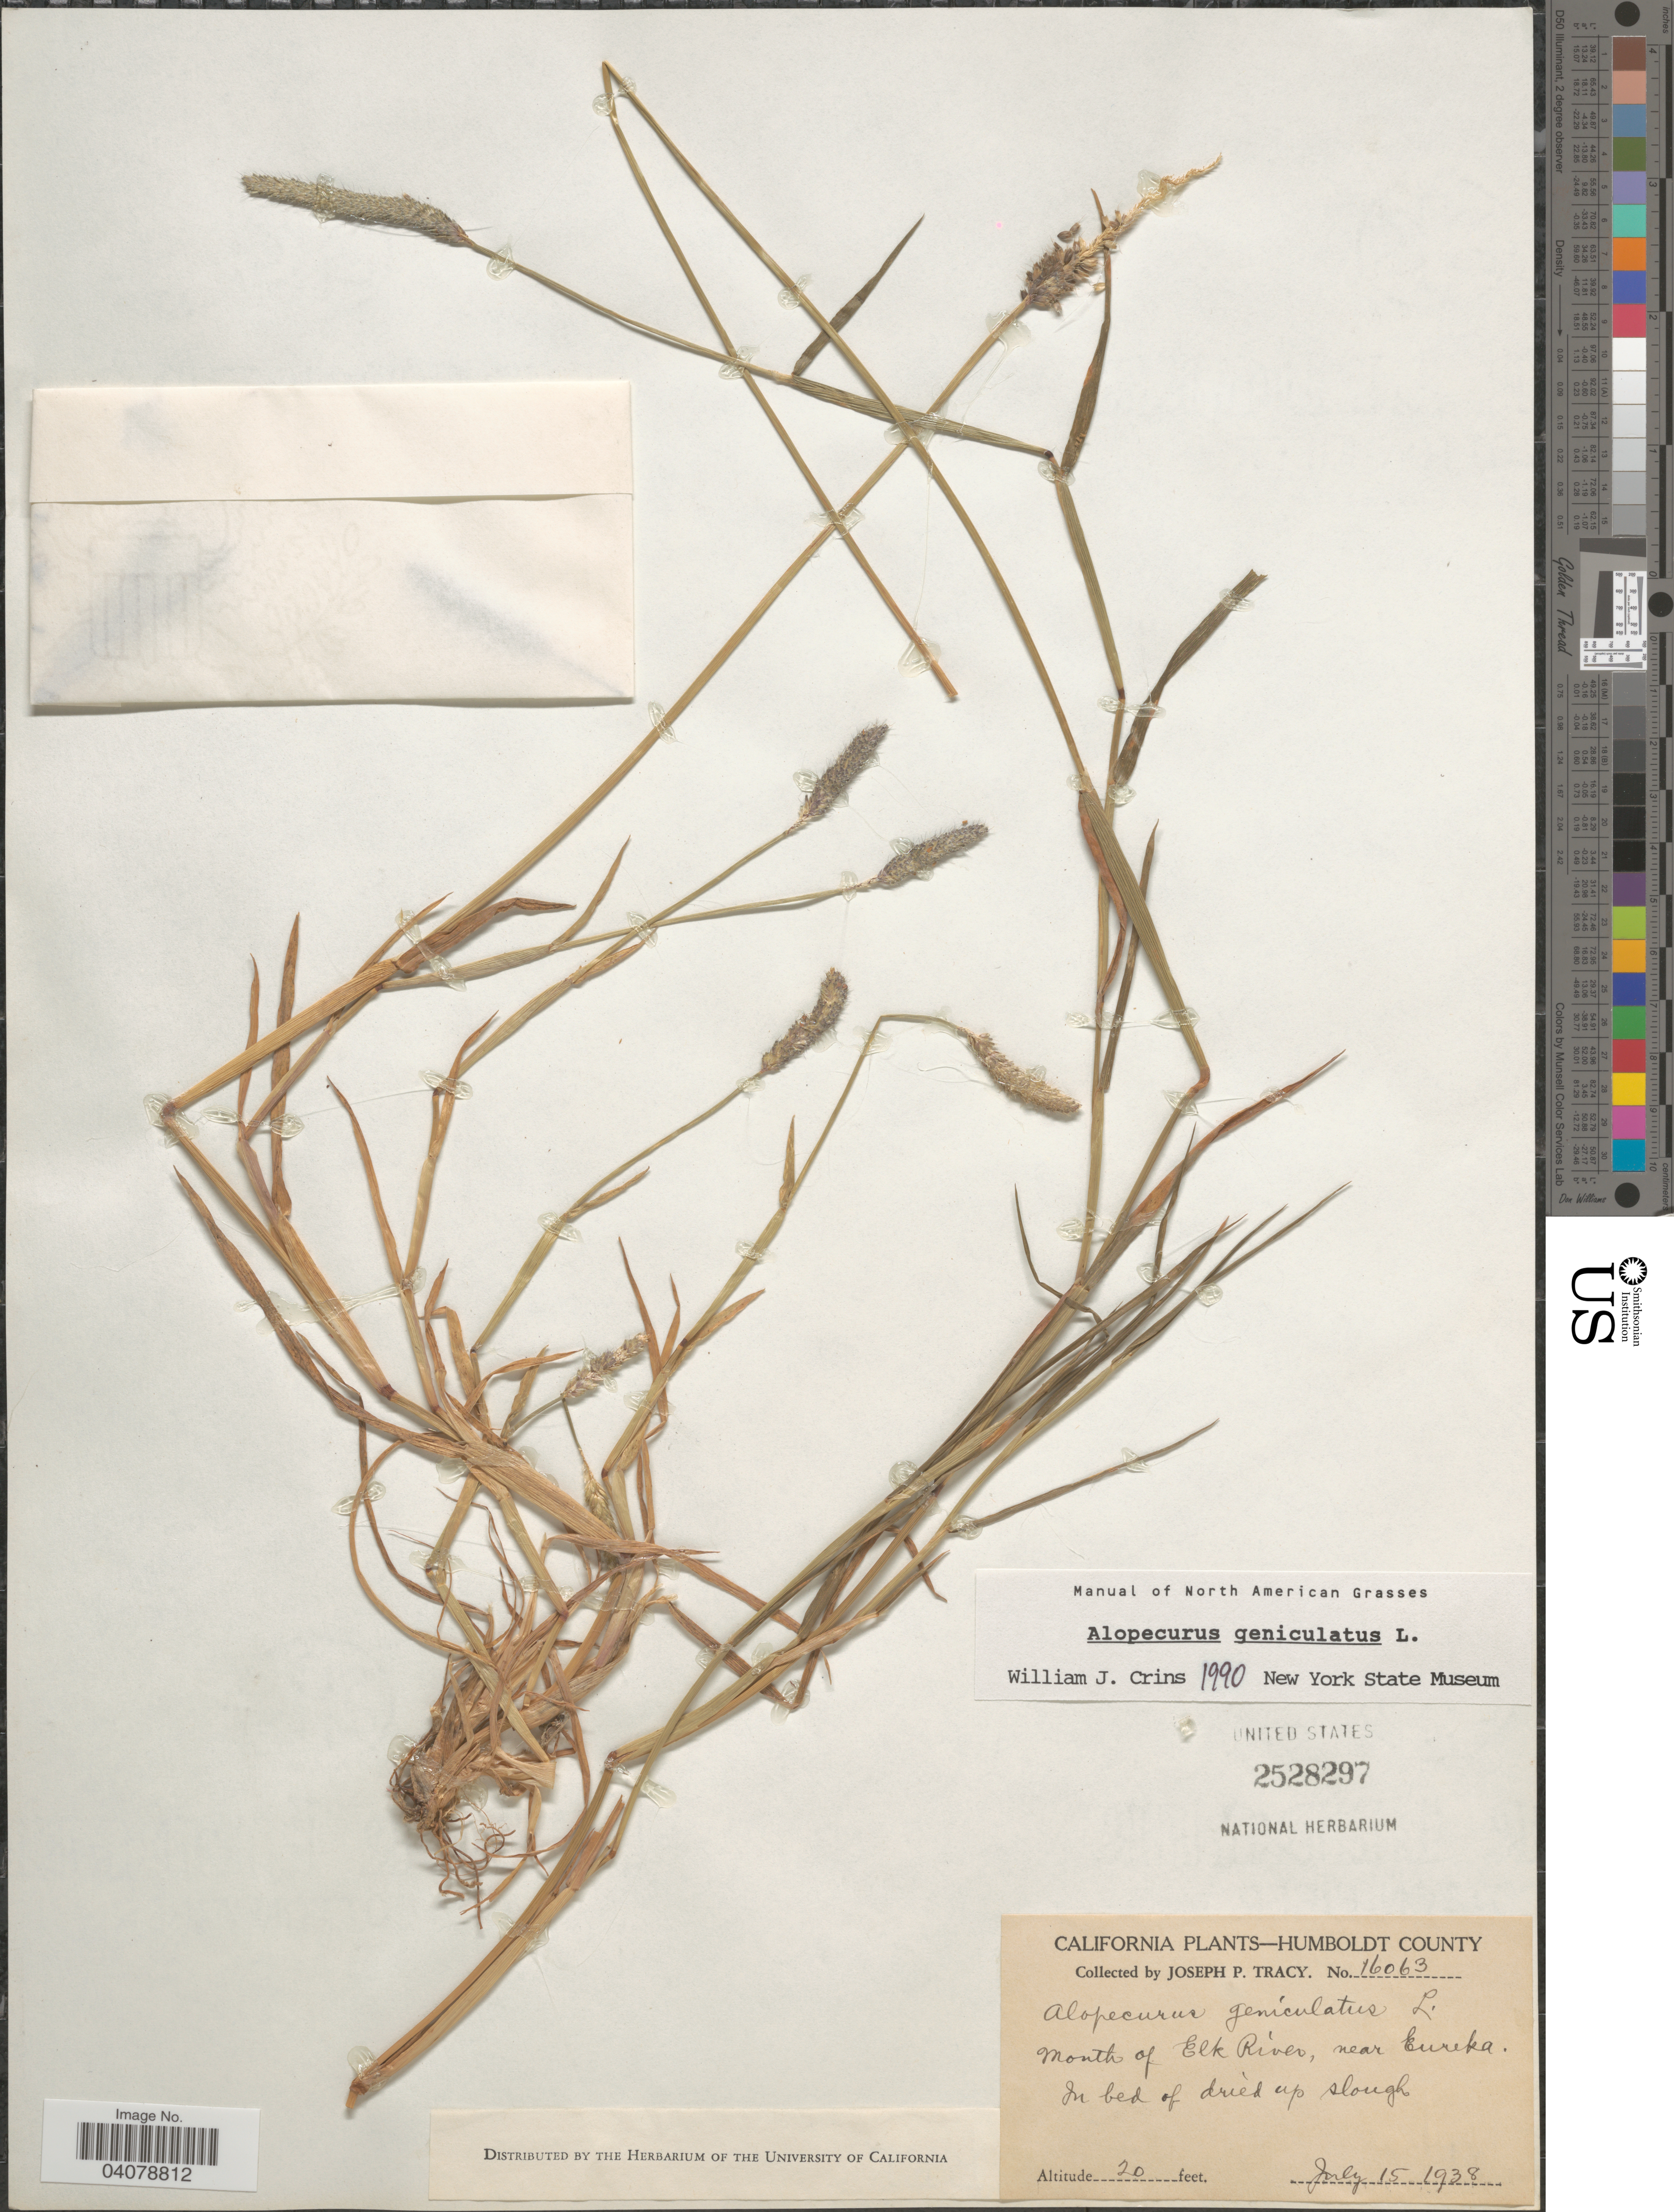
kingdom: Plantae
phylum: Tracheophyta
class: Liliopsida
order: Poales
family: Poaceae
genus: Alopecurus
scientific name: Alopecurus geniculatus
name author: L.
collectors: J. Tracy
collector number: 16063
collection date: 1938-07-15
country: United States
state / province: California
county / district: Humboldt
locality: Humboldt County. Mouth of Elk River, near Eureka.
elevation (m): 6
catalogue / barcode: US 2528297